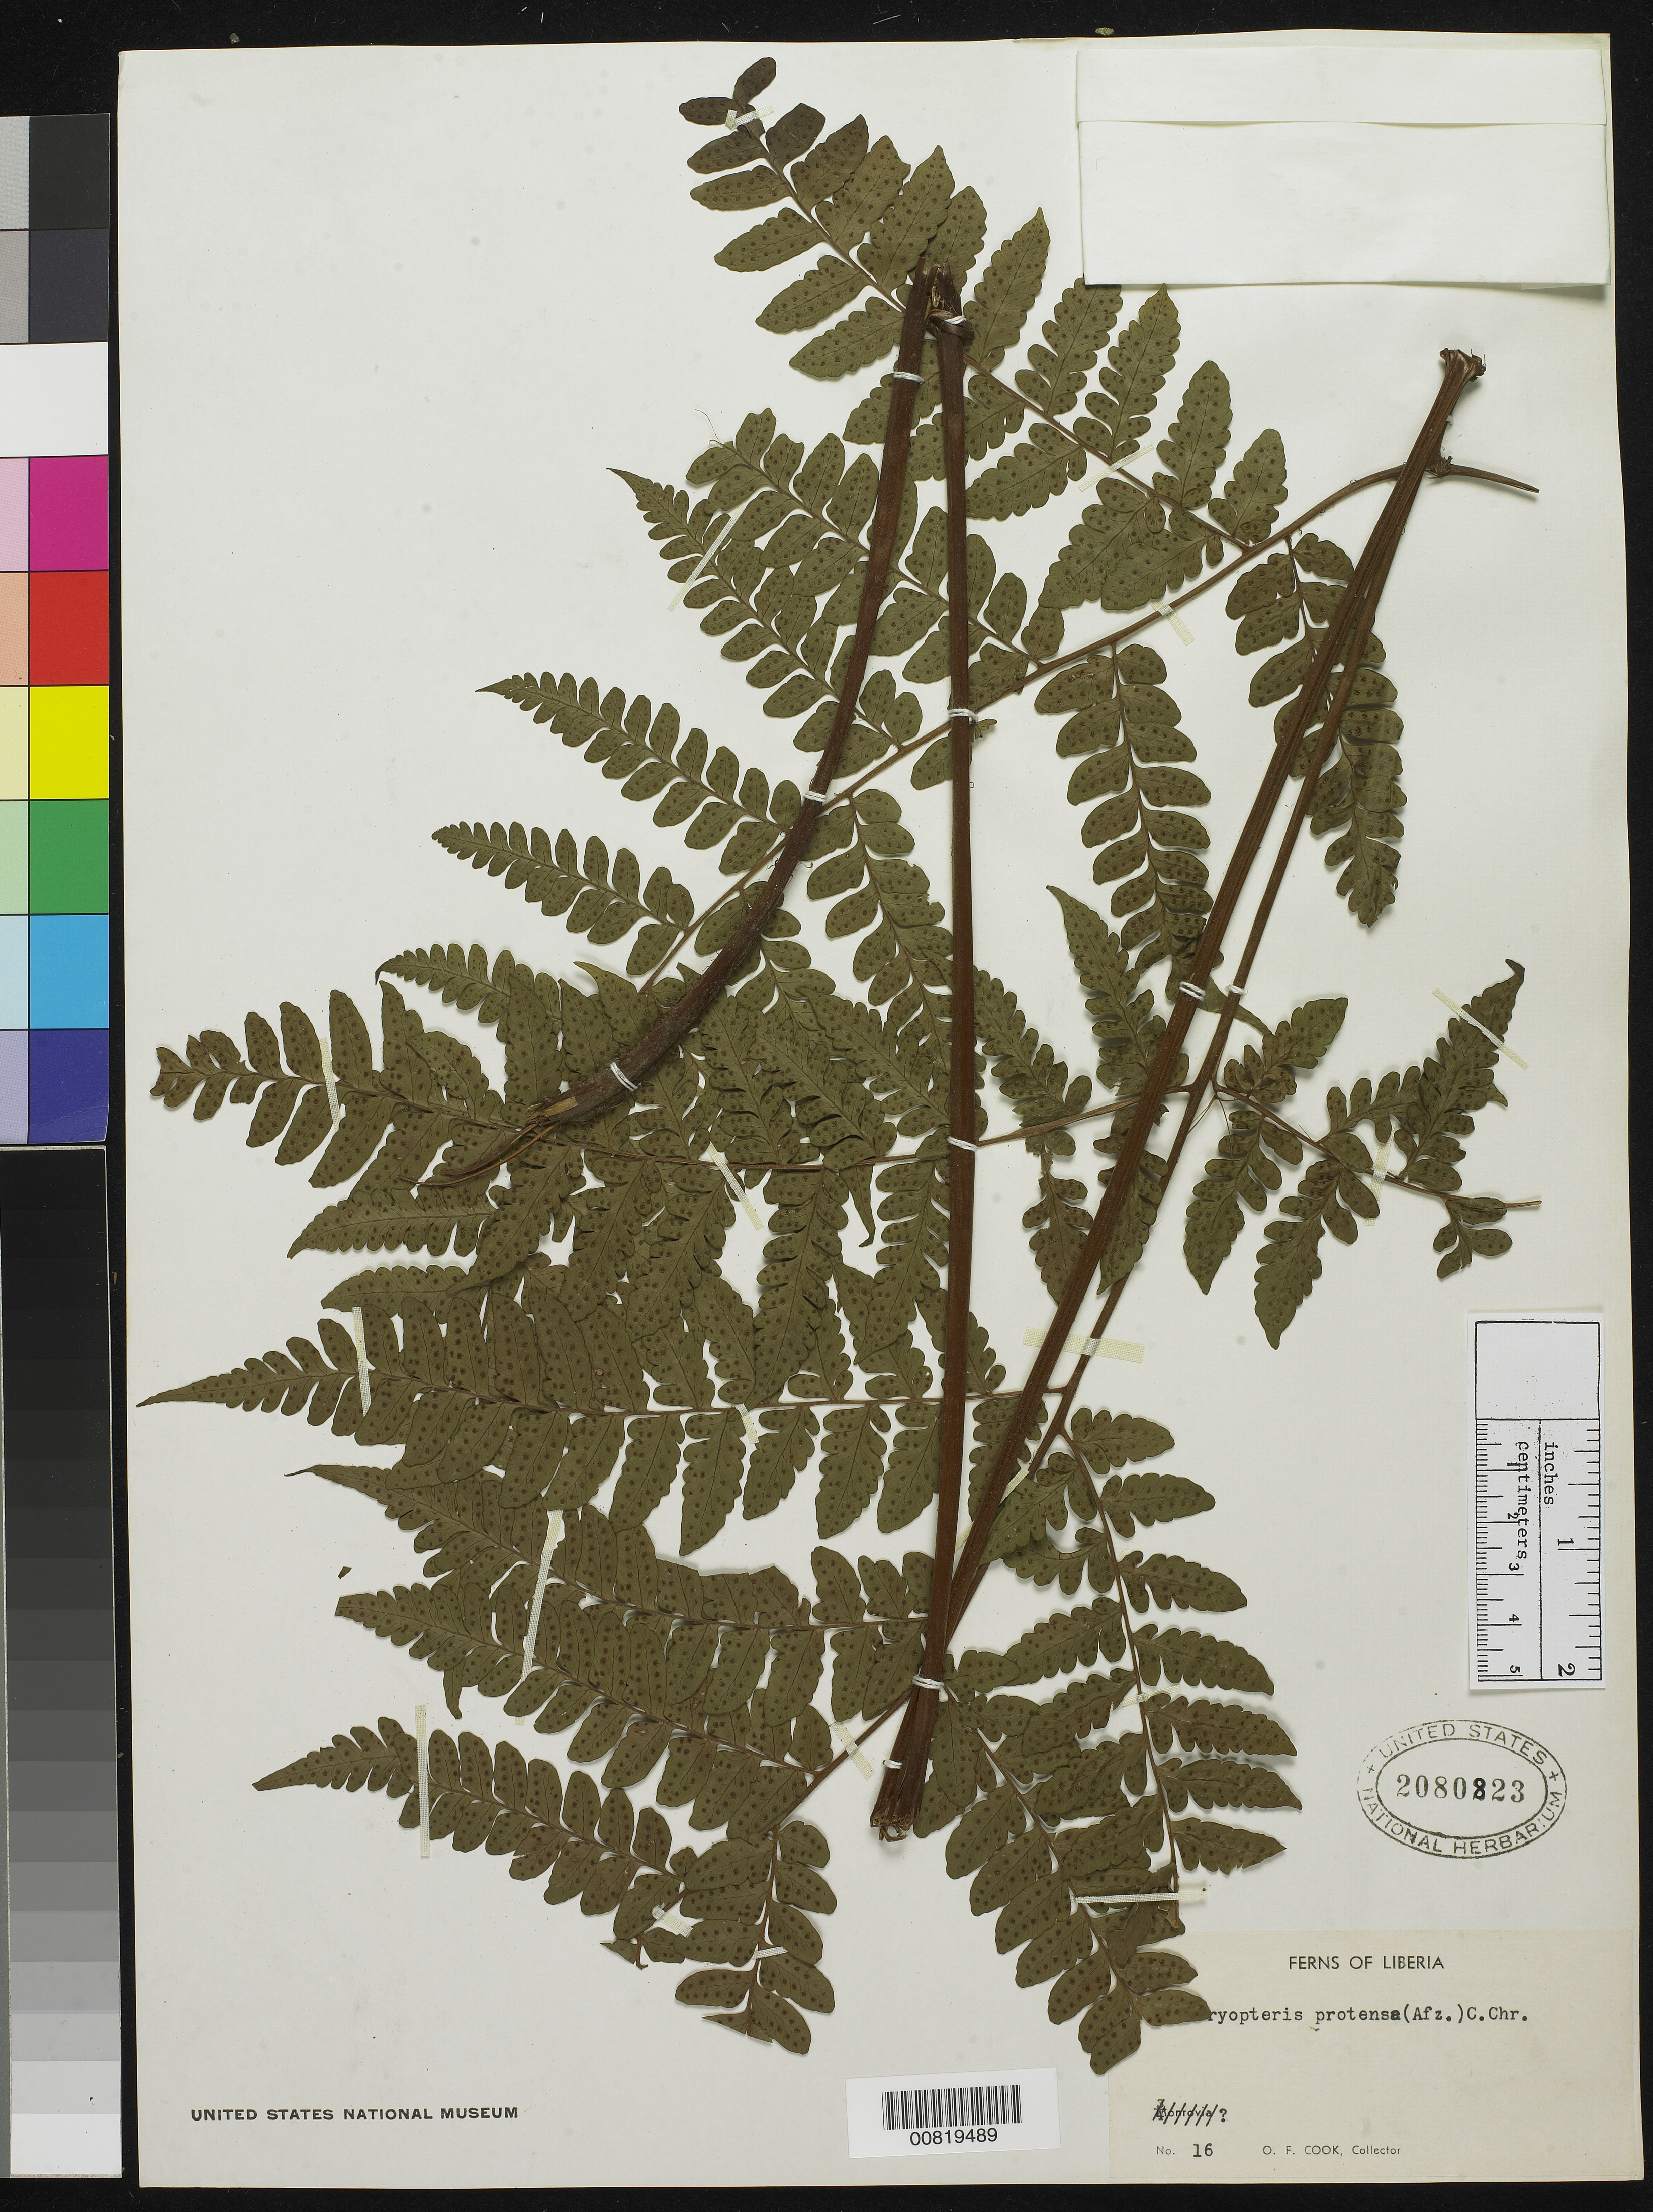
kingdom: Plantae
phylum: Tracheophyta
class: Polypodiopsida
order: Polypodiales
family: Tectariaceae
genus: Triplophyllum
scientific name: Triplophyllum speciosum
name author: (Mett. ex Kuhn)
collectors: O. F. Cook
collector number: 16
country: Liberia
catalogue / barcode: US 2080823